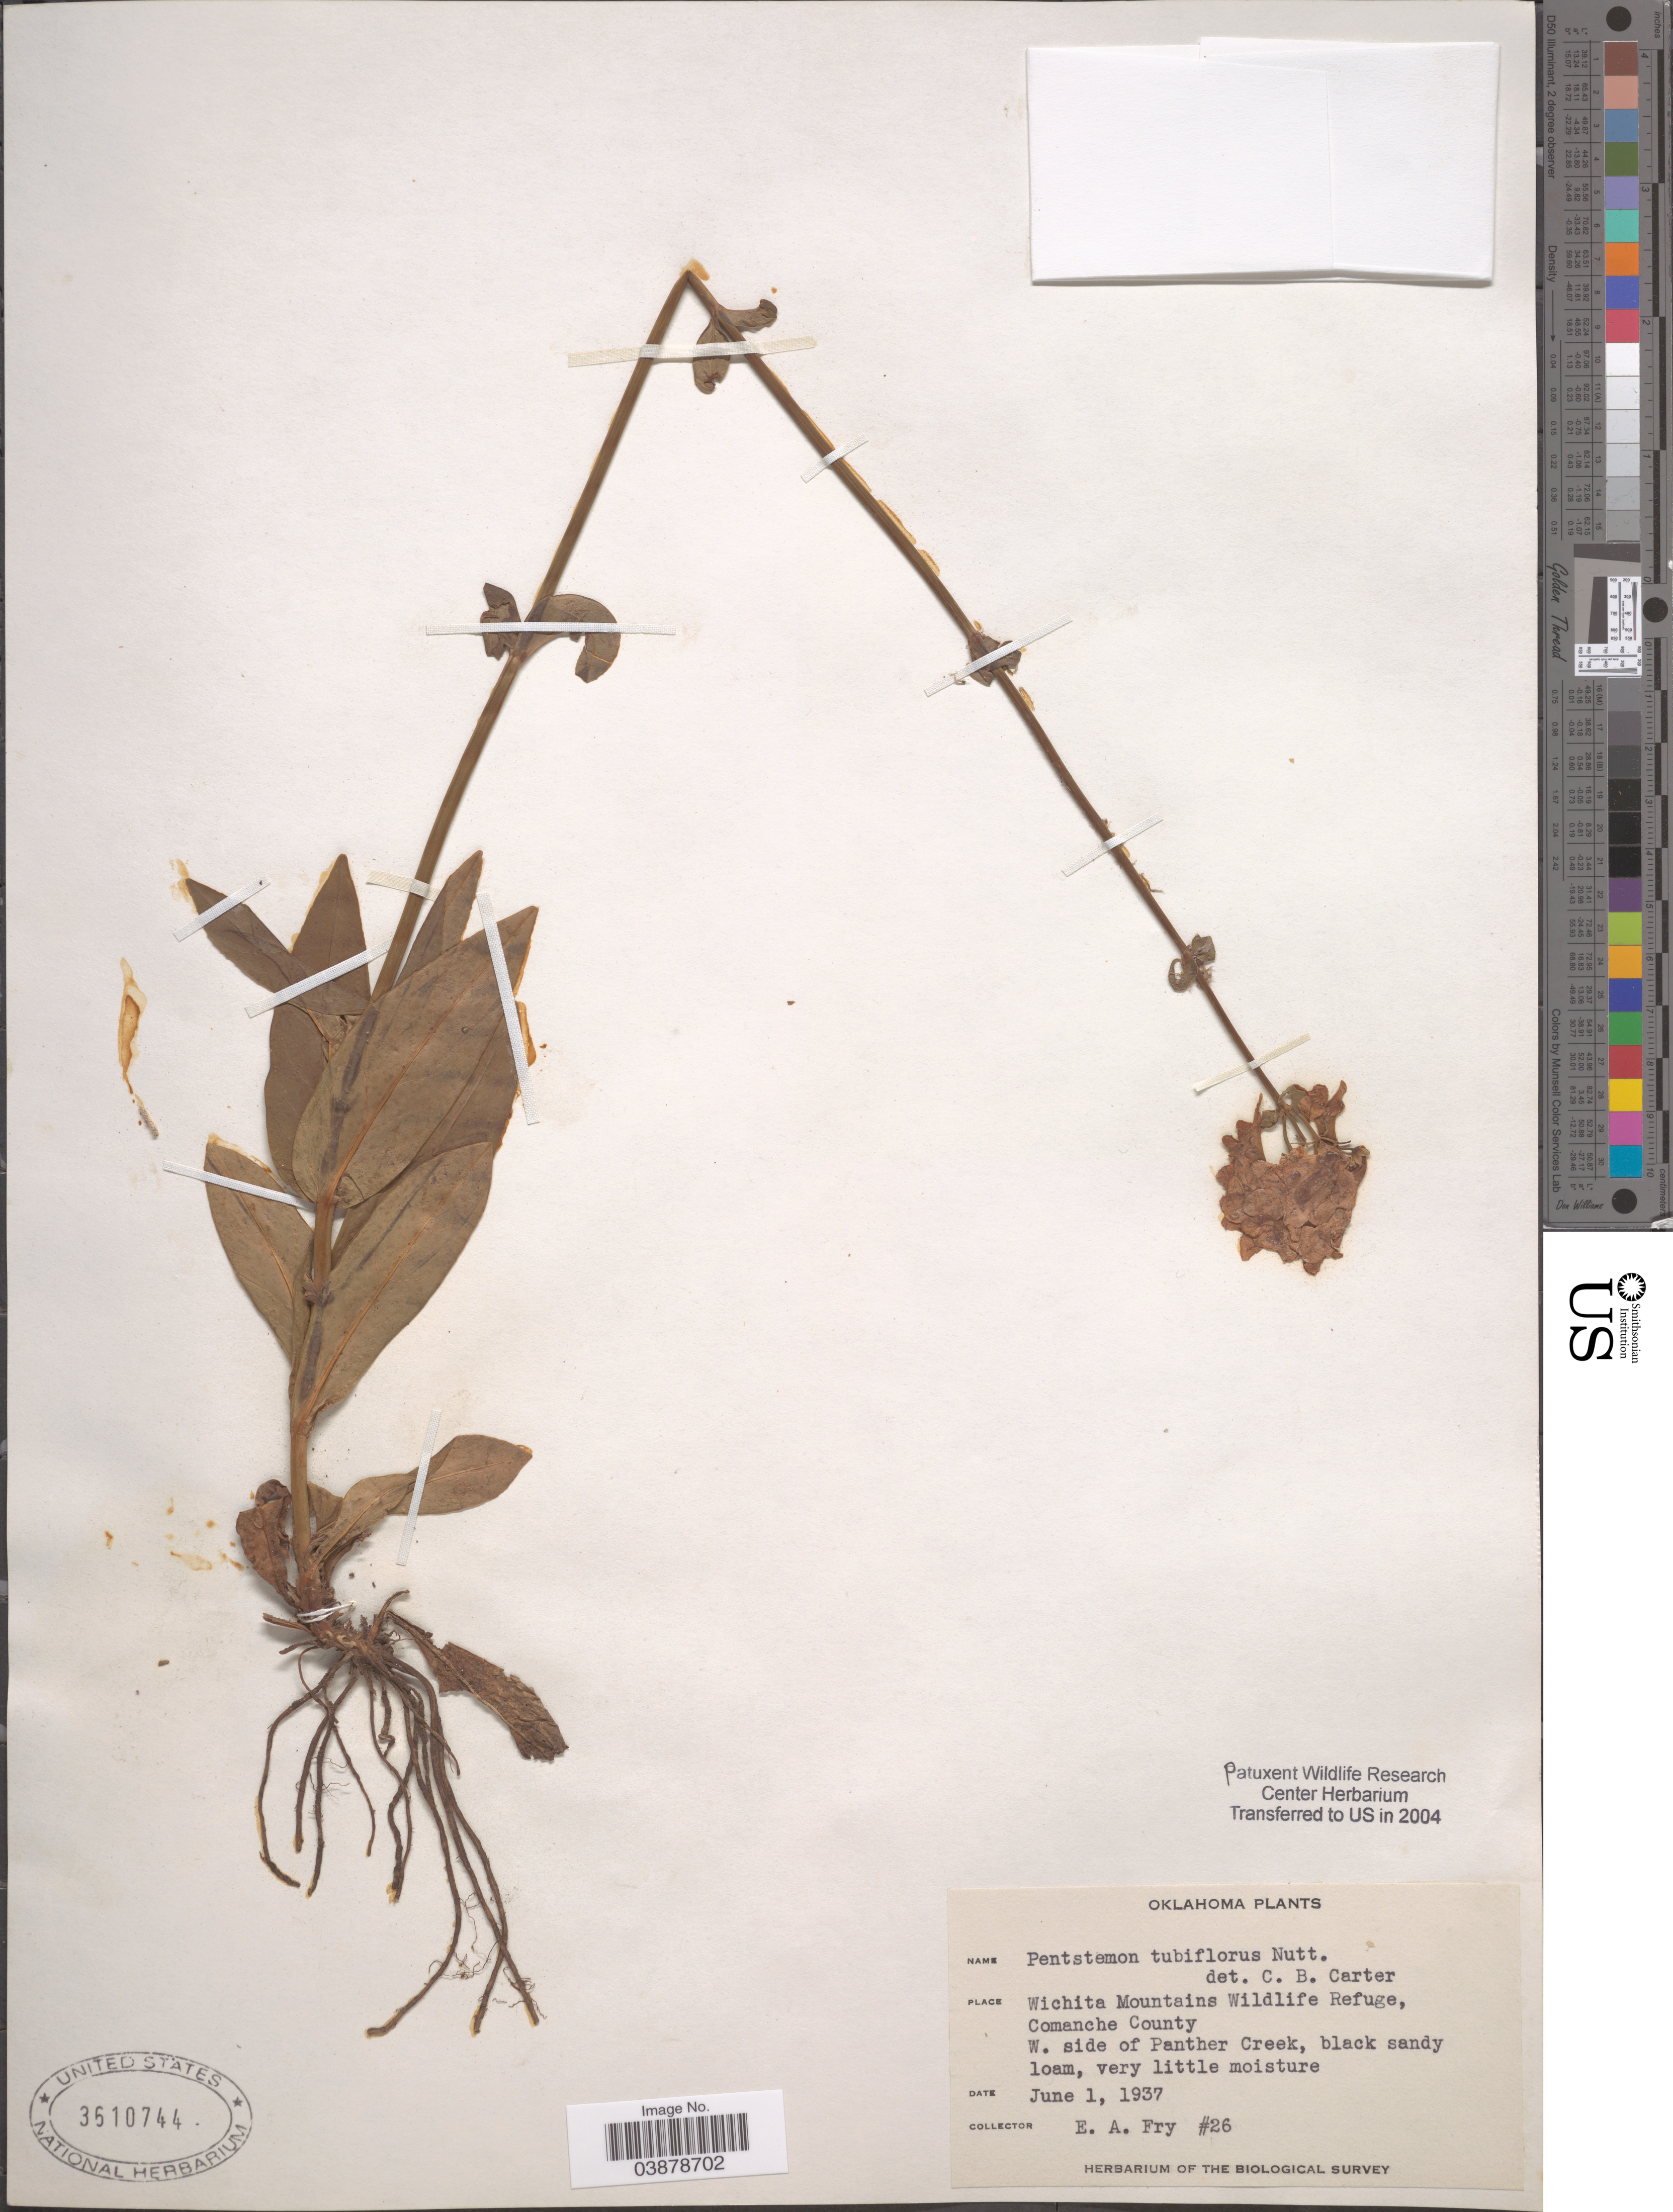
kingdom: Plantae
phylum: Tracheophyta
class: Magnoliopsida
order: Lamiales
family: Plantaginaceae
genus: Penstemon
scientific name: Penstemon tubaeflorus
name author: Nutt.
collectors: E. Fry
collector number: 26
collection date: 1937-06-01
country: United States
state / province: Oklahoma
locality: Wichita Mountains Wildlife Refuge, Comanche County. W. side of Panther Creek.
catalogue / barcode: US 3610744